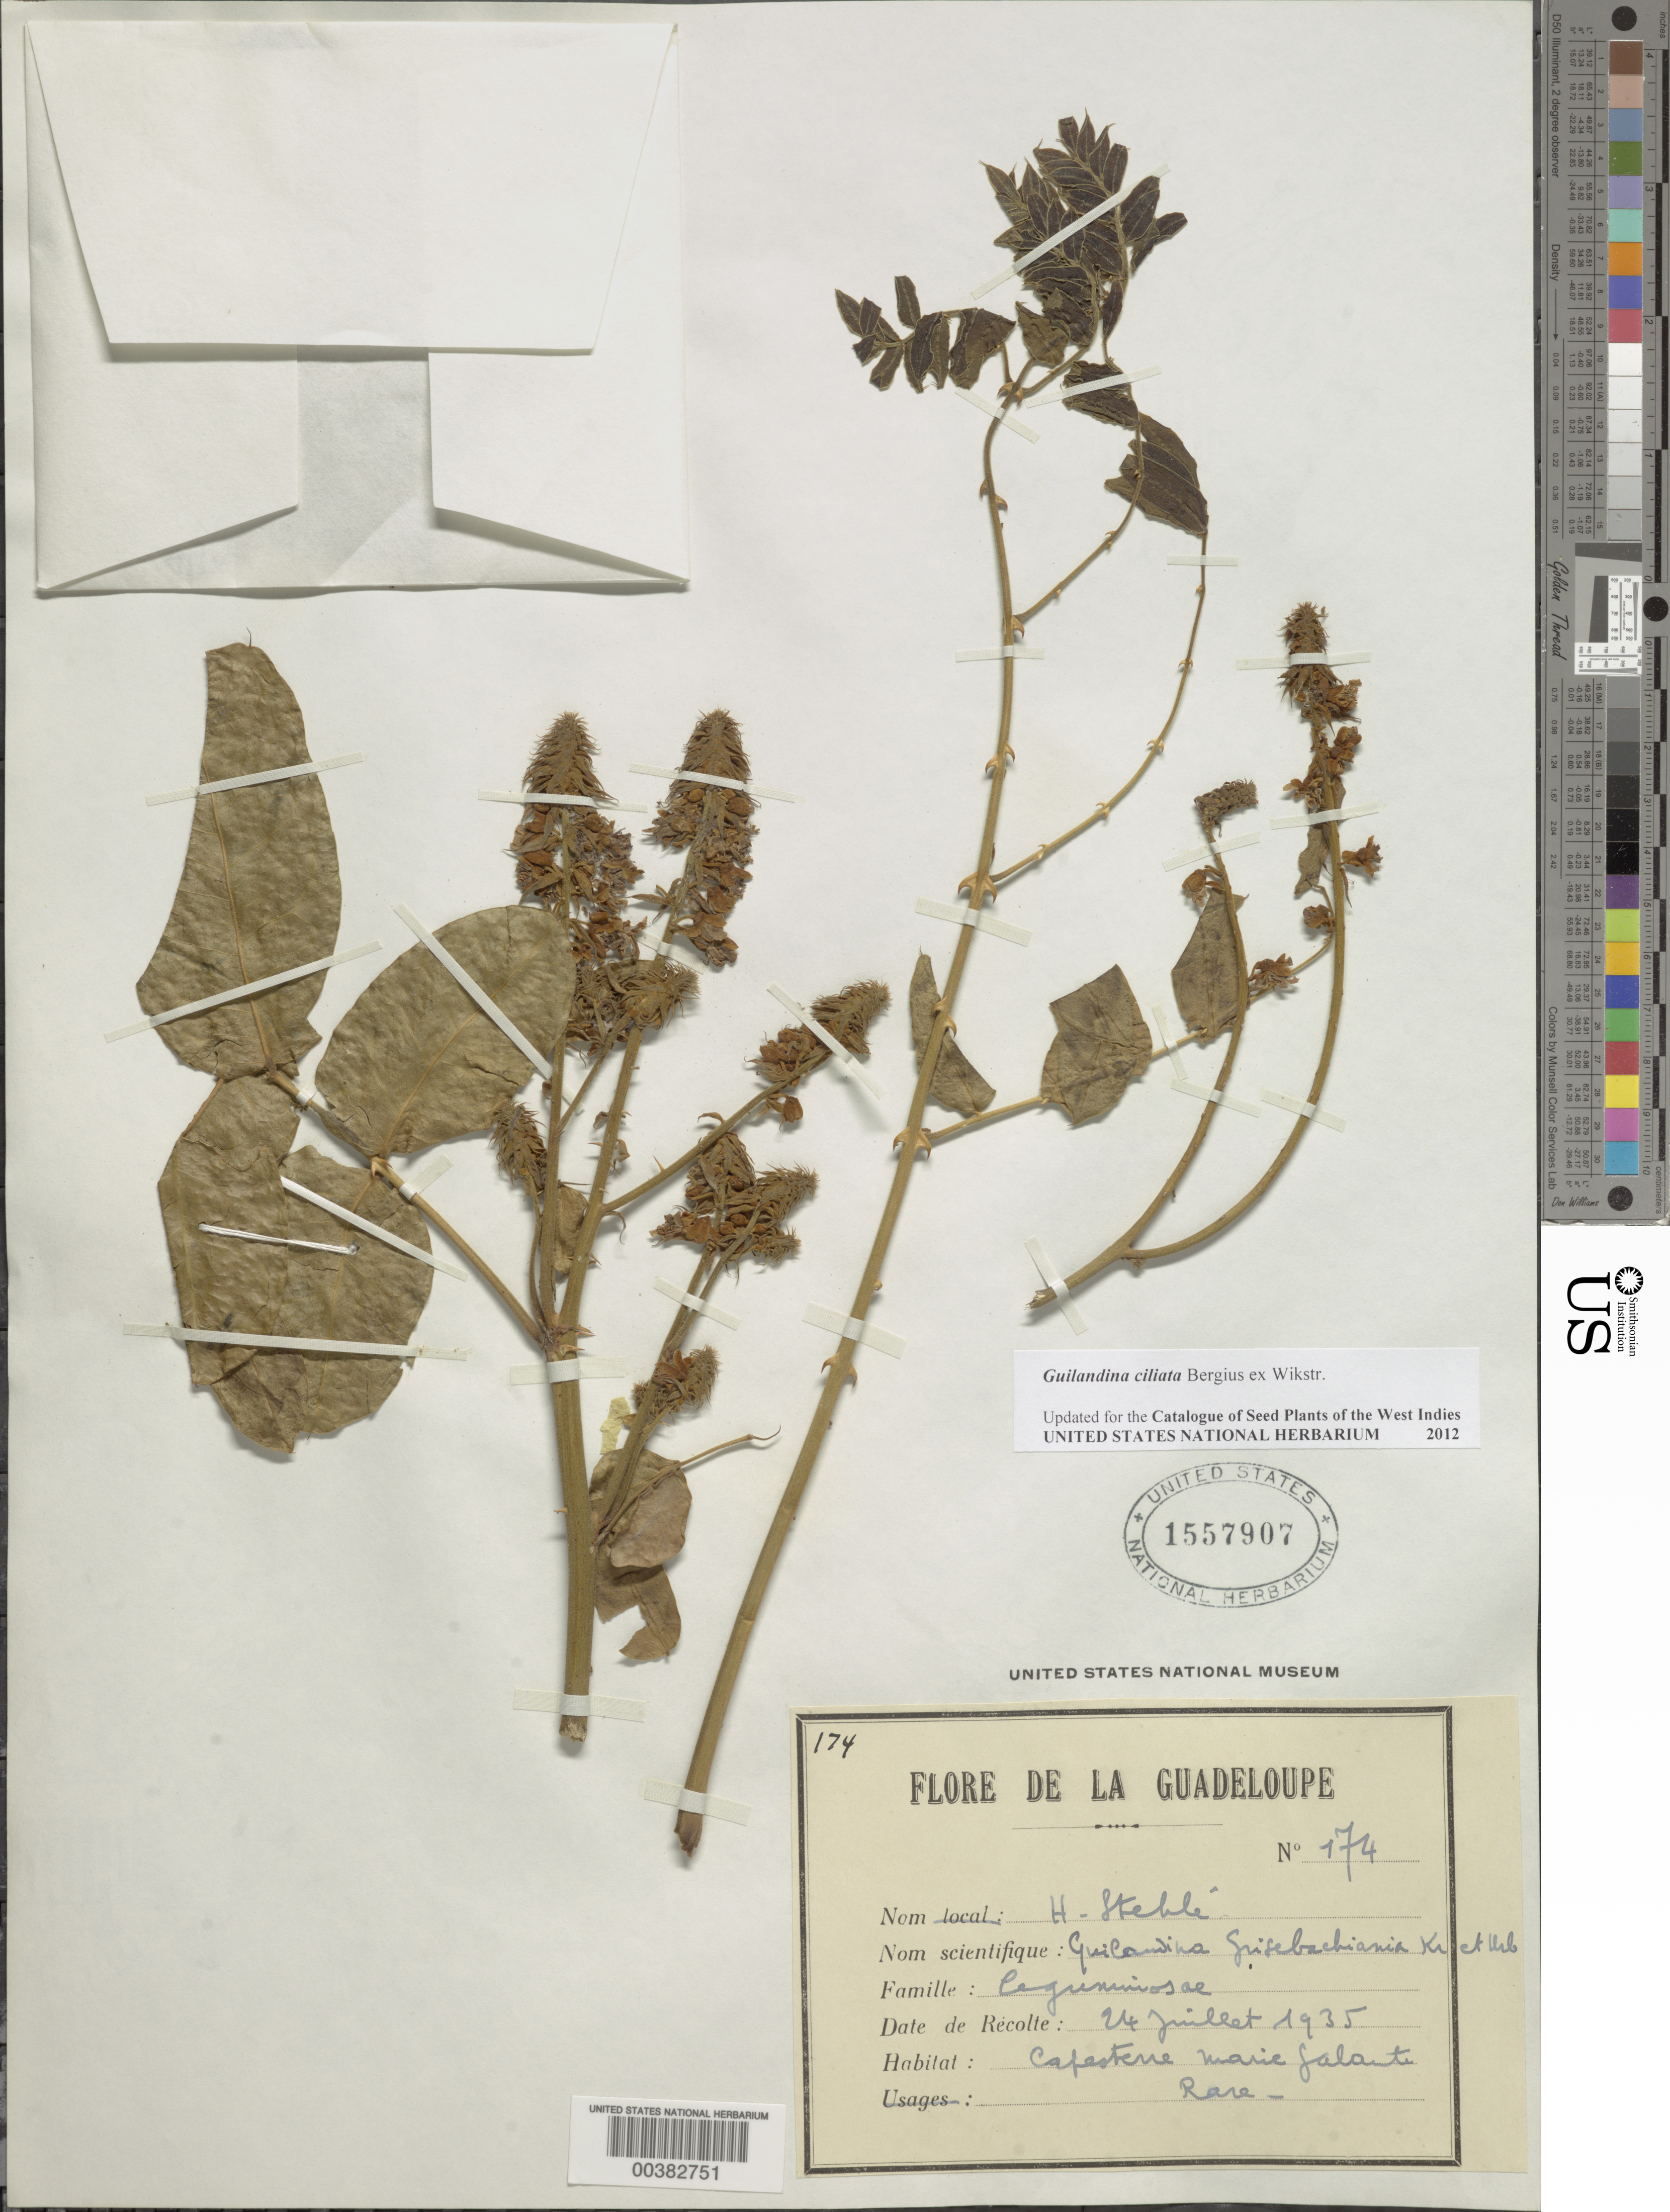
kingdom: Plantae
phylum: Tracheophyta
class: Magnoliopsida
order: Fabales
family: Fabaceae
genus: Guilandina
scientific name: Guilandina ciliata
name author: Bergius ex Wikstr.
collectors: H. Stehlé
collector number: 174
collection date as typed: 24 Jul 1935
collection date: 1935-07-24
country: Guadeloupe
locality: Cafesterre marie galante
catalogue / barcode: US 1557907